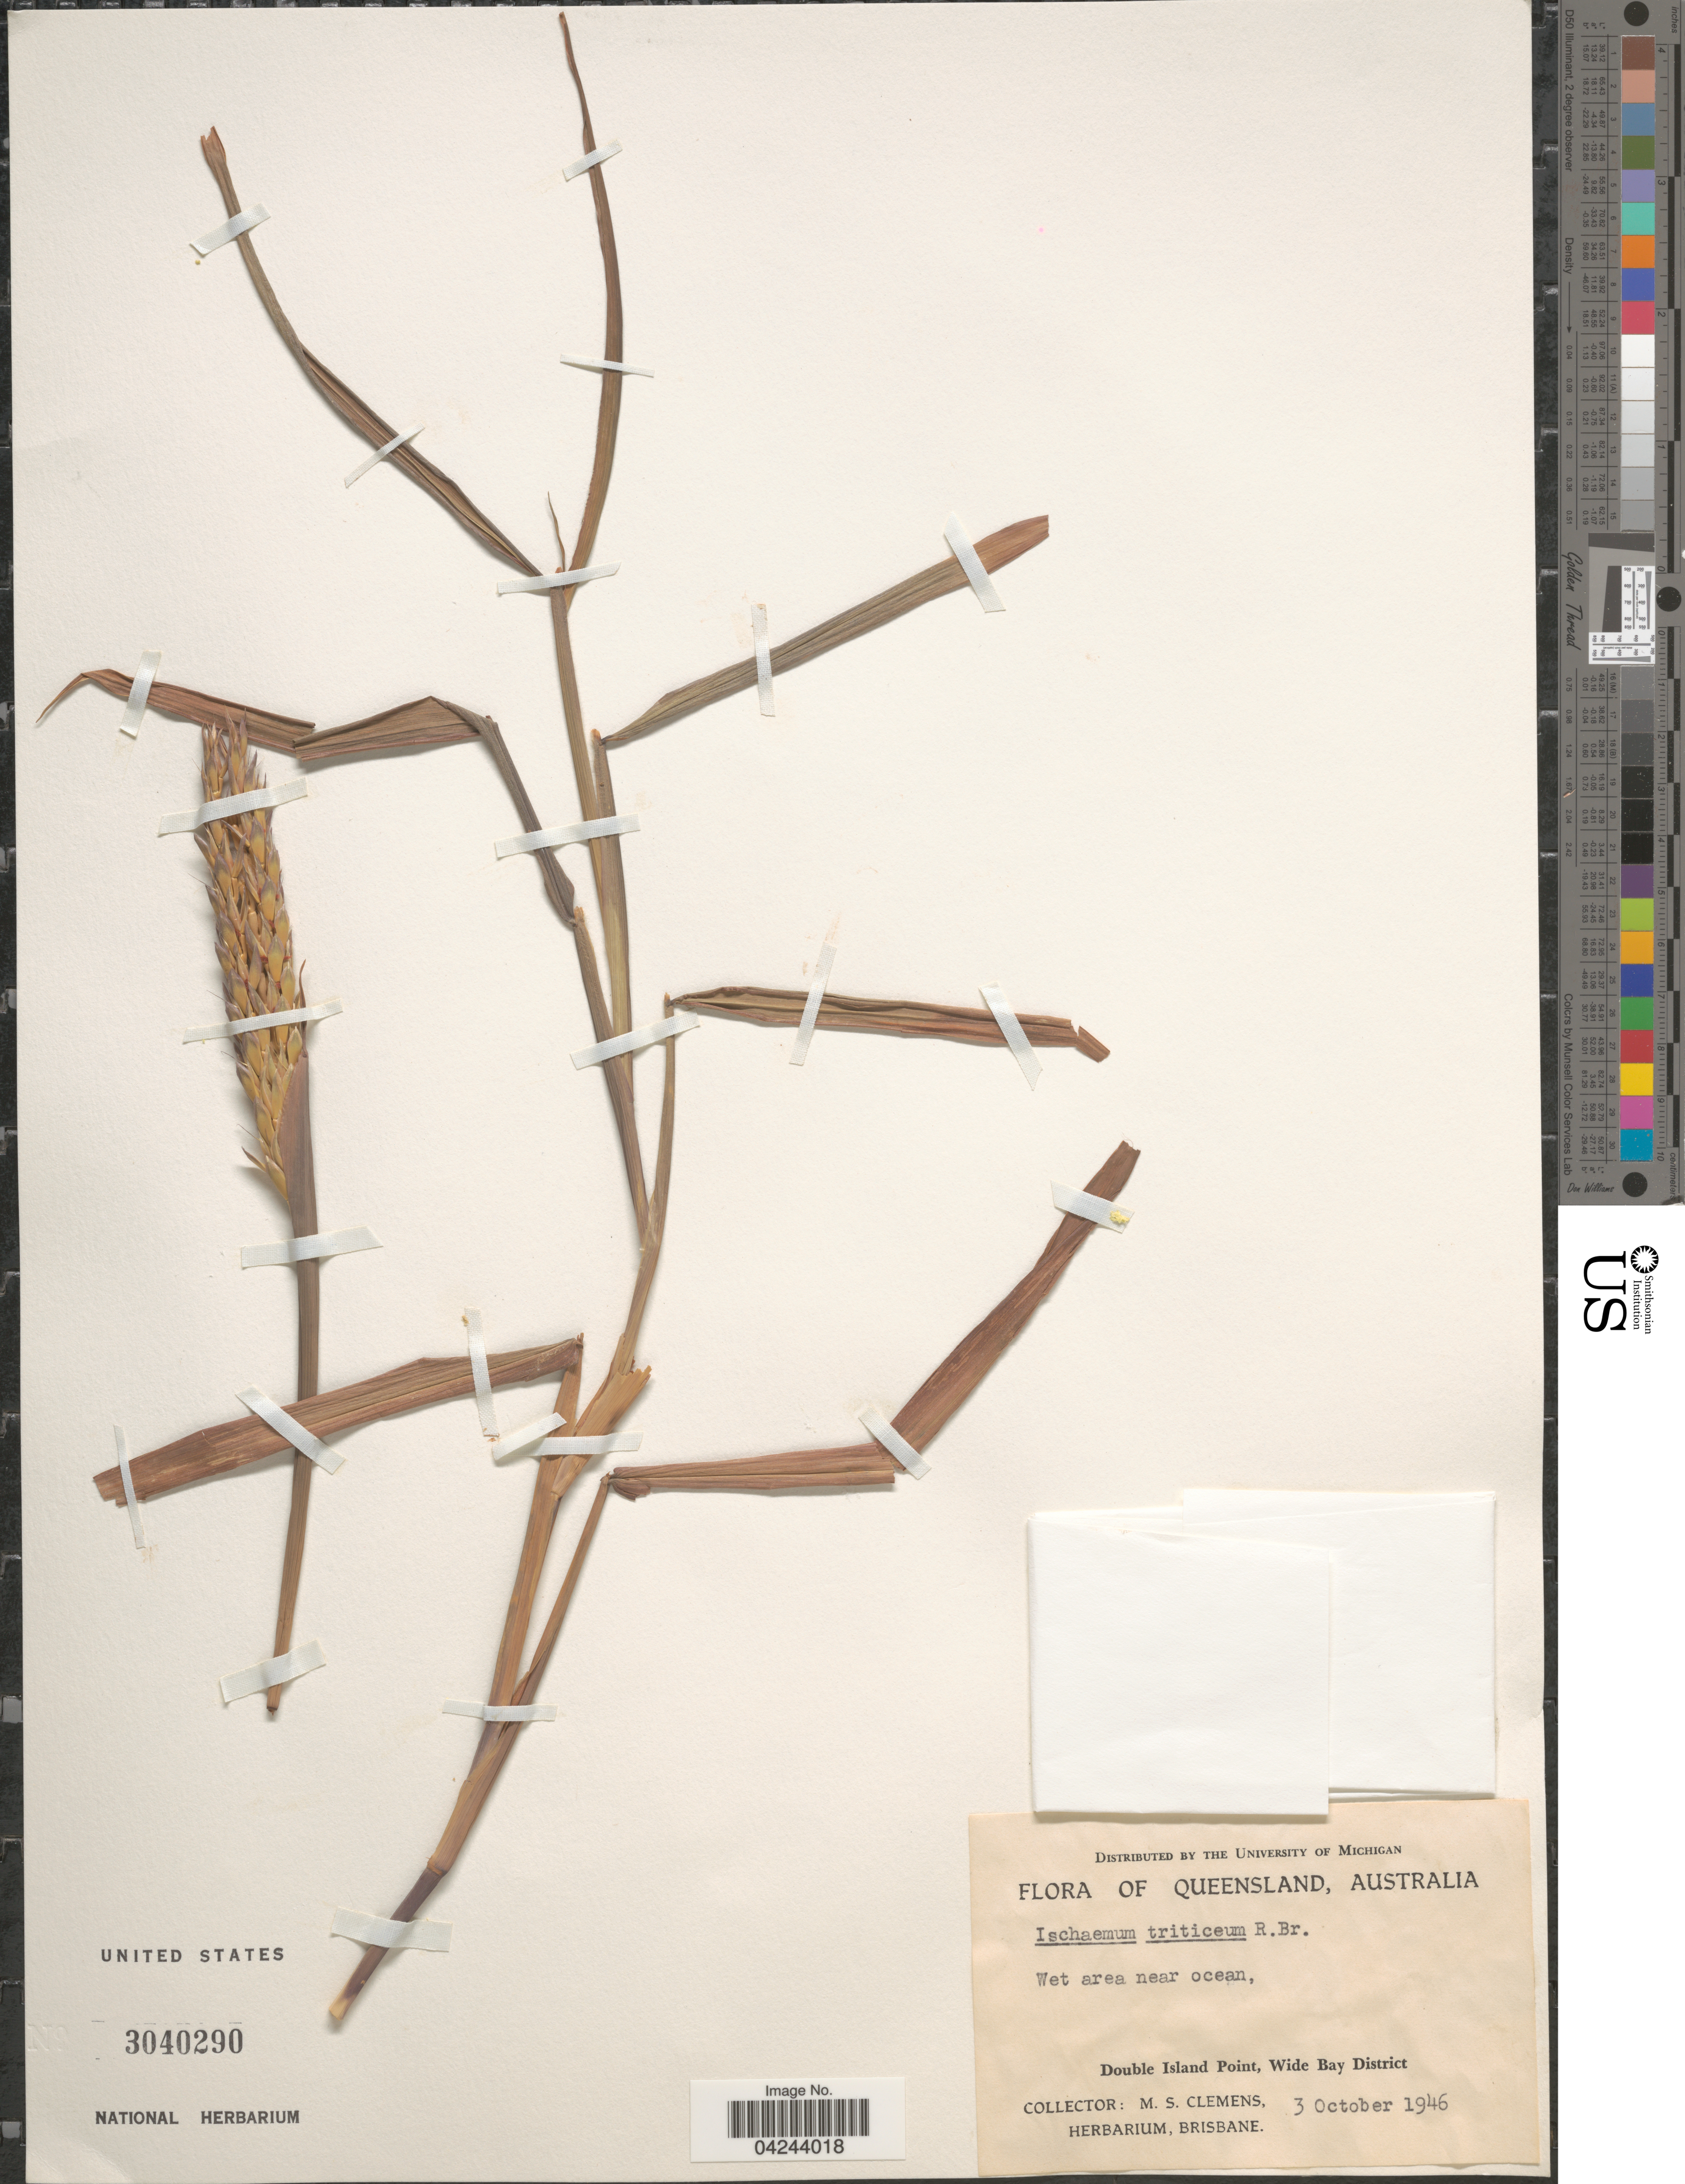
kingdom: Plantae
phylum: Tracheophyta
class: Liliopsida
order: Poales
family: Poaceae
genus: Ischaemum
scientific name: Ischaemum triticeum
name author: R. Br.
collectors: M. S. Clemens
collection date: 1946-10-03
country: Australia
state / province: Queensland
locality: Wet area near ocean, Double Island Point, Wide Bay District.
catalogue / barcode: US 3040290